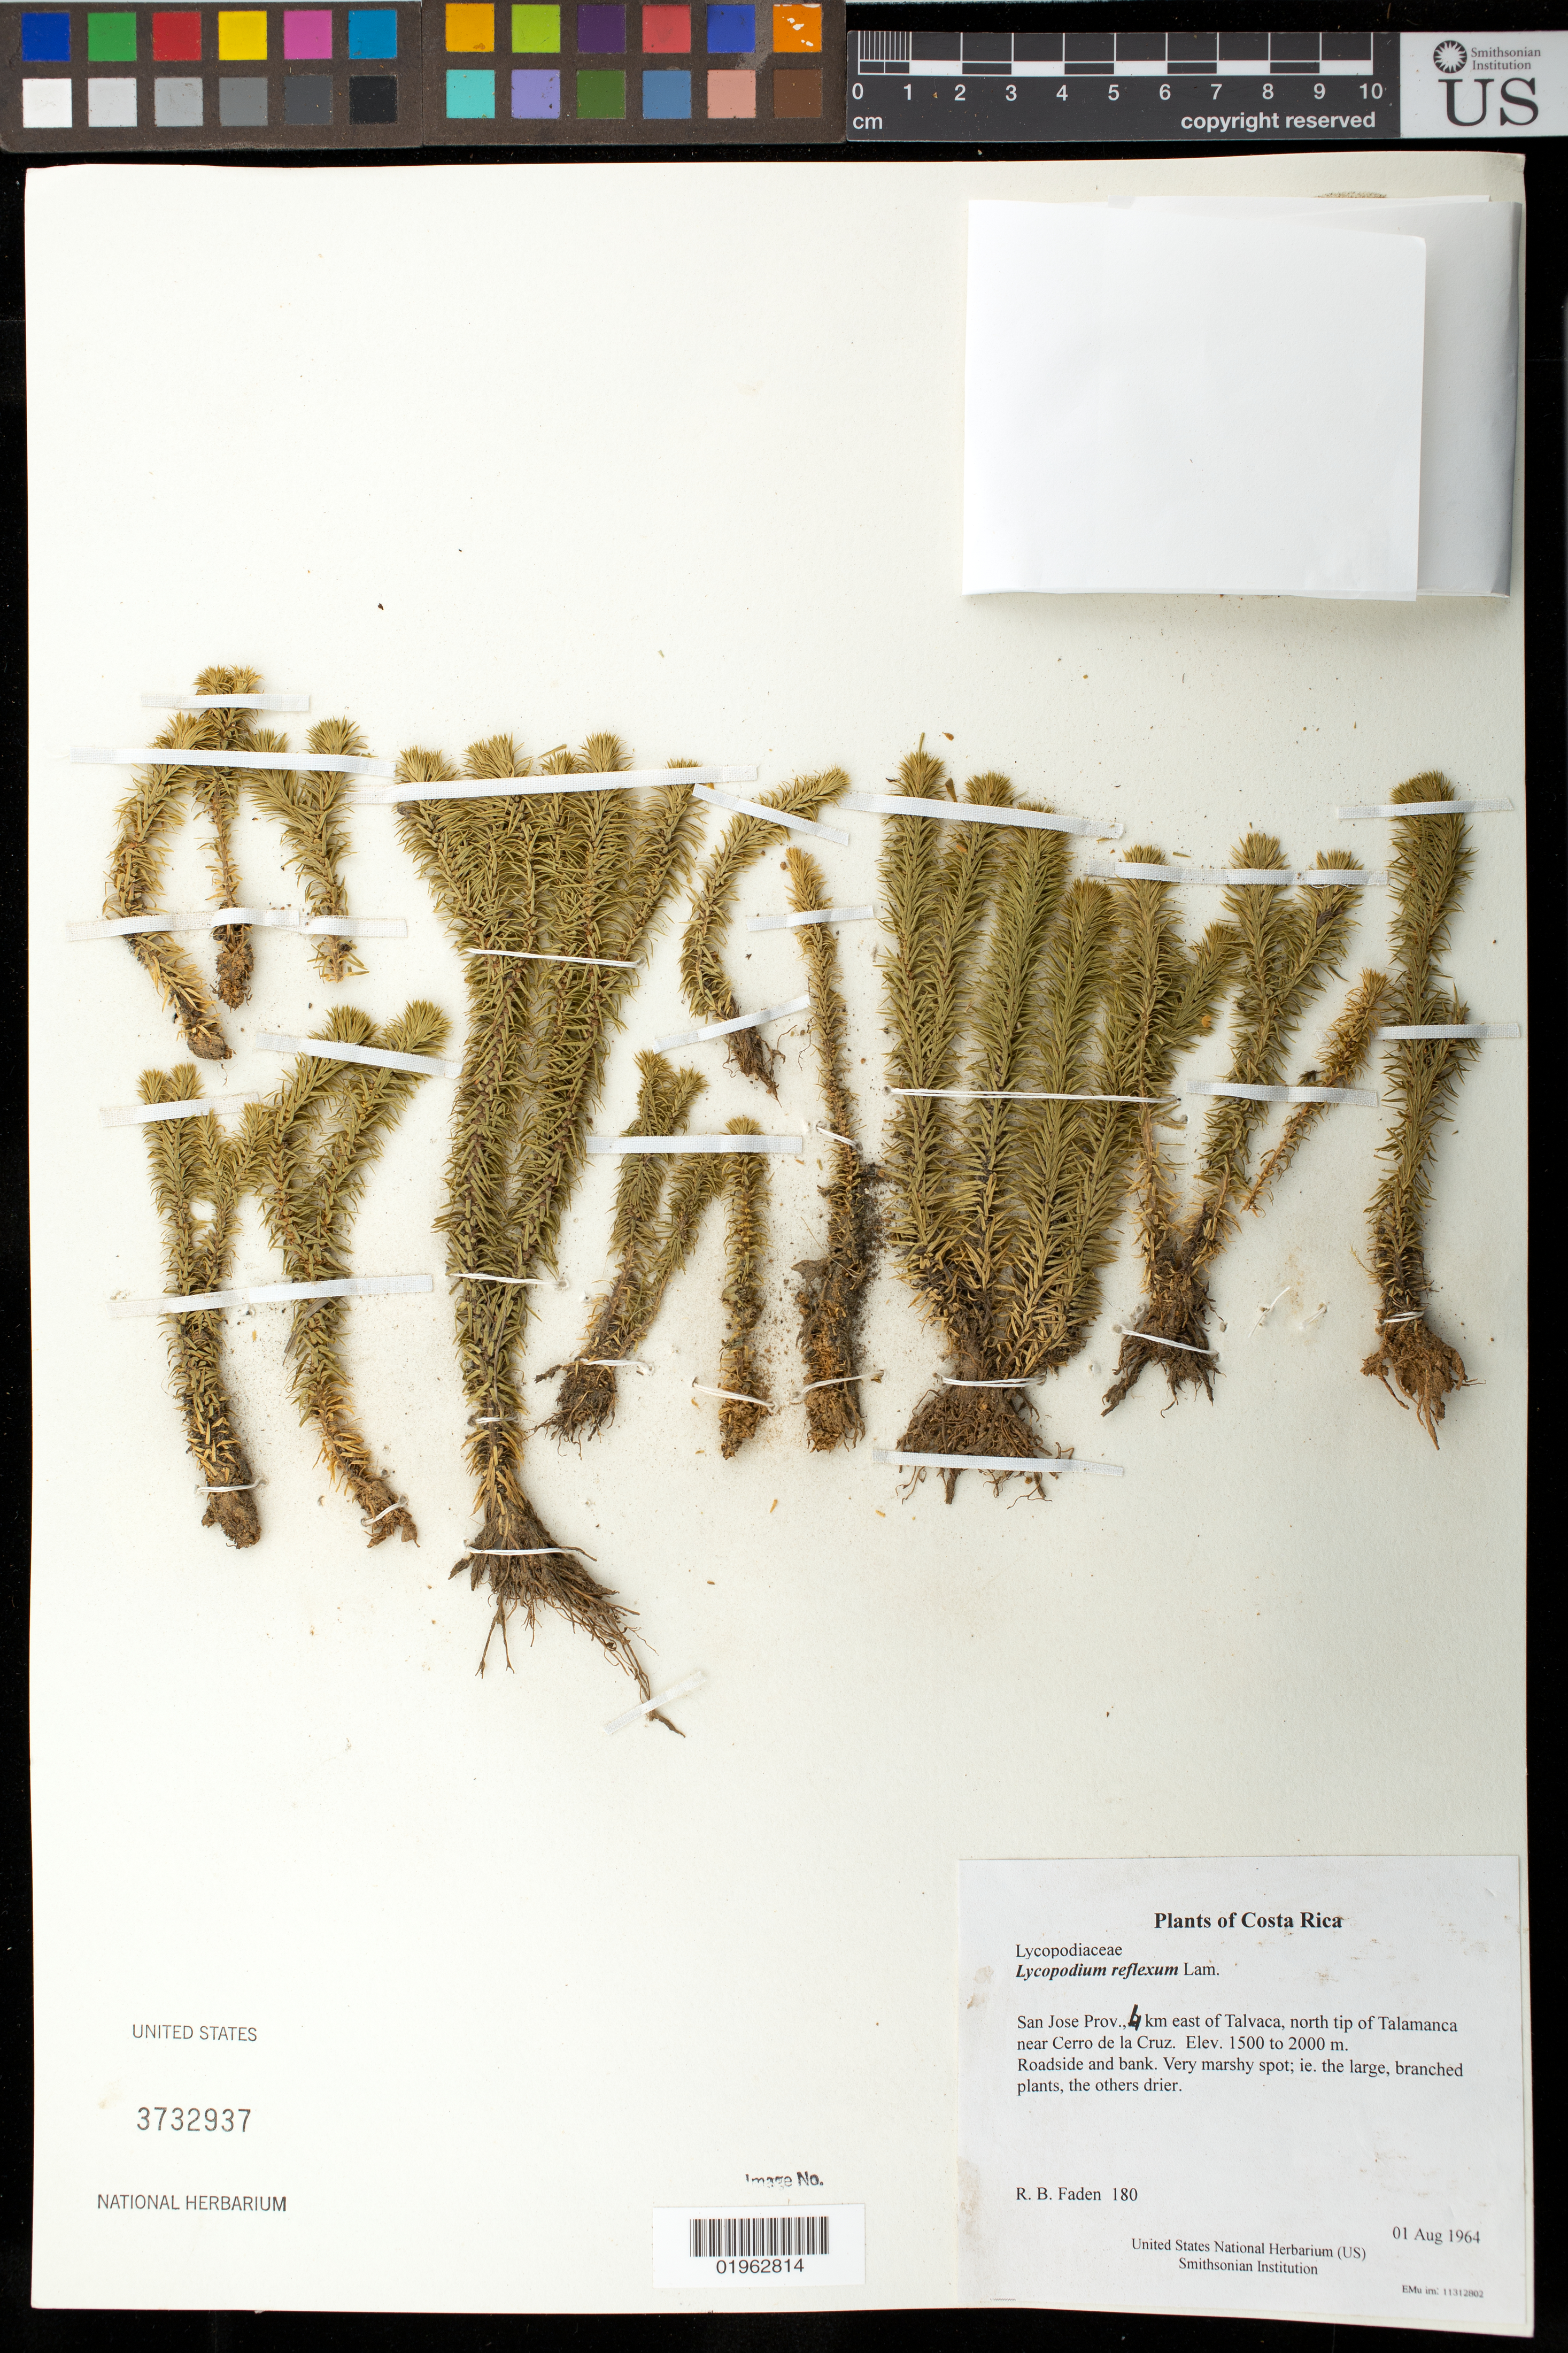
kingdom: Plantae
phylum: Tracheophyta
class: Lycopodiopsida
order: Lycopodiales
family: Lycopodiaceae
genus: Phlegmariurus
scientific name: Phlegmariurus reflexus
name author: (Lam.) B. Øllg.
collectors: R. B. Faden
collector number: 180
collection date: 1964-08-01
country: Costa Rica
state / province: San Jose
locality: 2 km east of Talvaca, north tip of Talamanca near Cerro de la Cruz.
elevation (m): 1500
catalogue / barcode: US 3732937